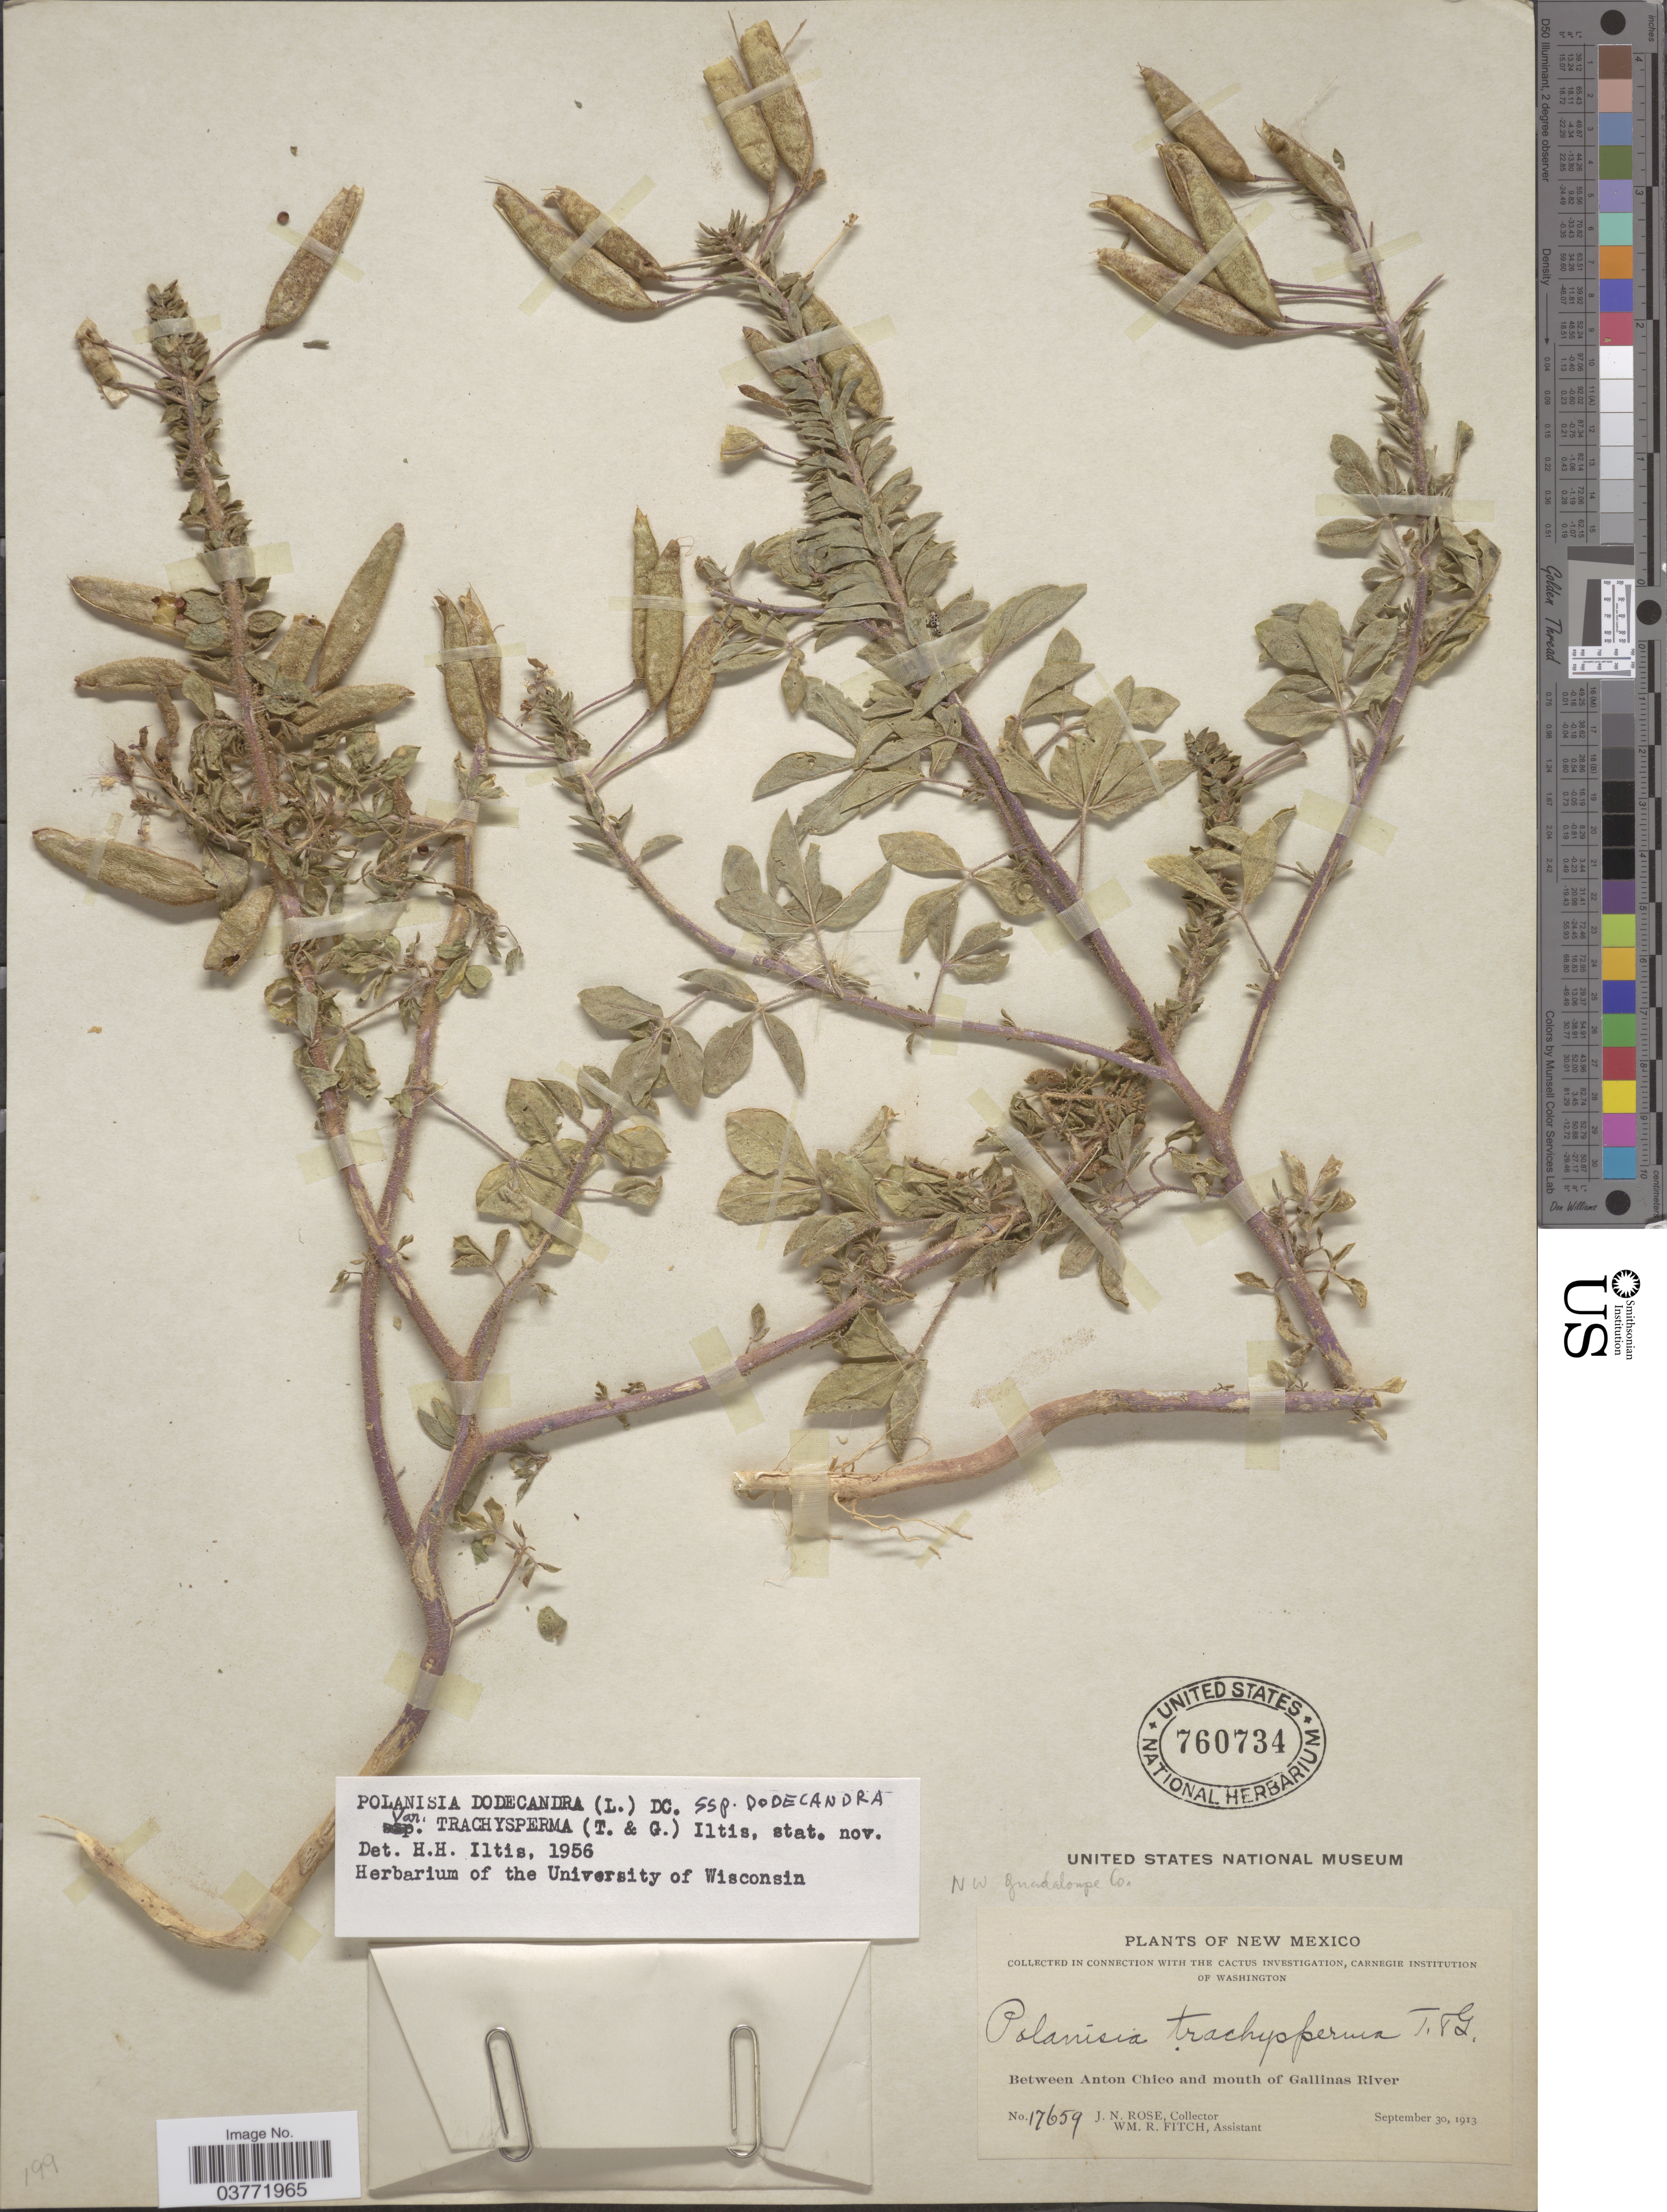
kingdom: Plantae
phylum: Tracheophyta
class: Magnoliopsida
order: Brassicales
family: Cleomaceae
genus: Polanisia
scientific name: Polanisia trachysperma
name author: Torr. & A. Gray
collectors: J. N. Rose & W. R. Fitch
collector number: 17659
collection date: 1913-09-30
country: United States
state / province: New Mexico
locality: Between Anton Chico and mouth of Gallinas River. NW Guadaloupe Co.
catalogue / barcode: US 760734